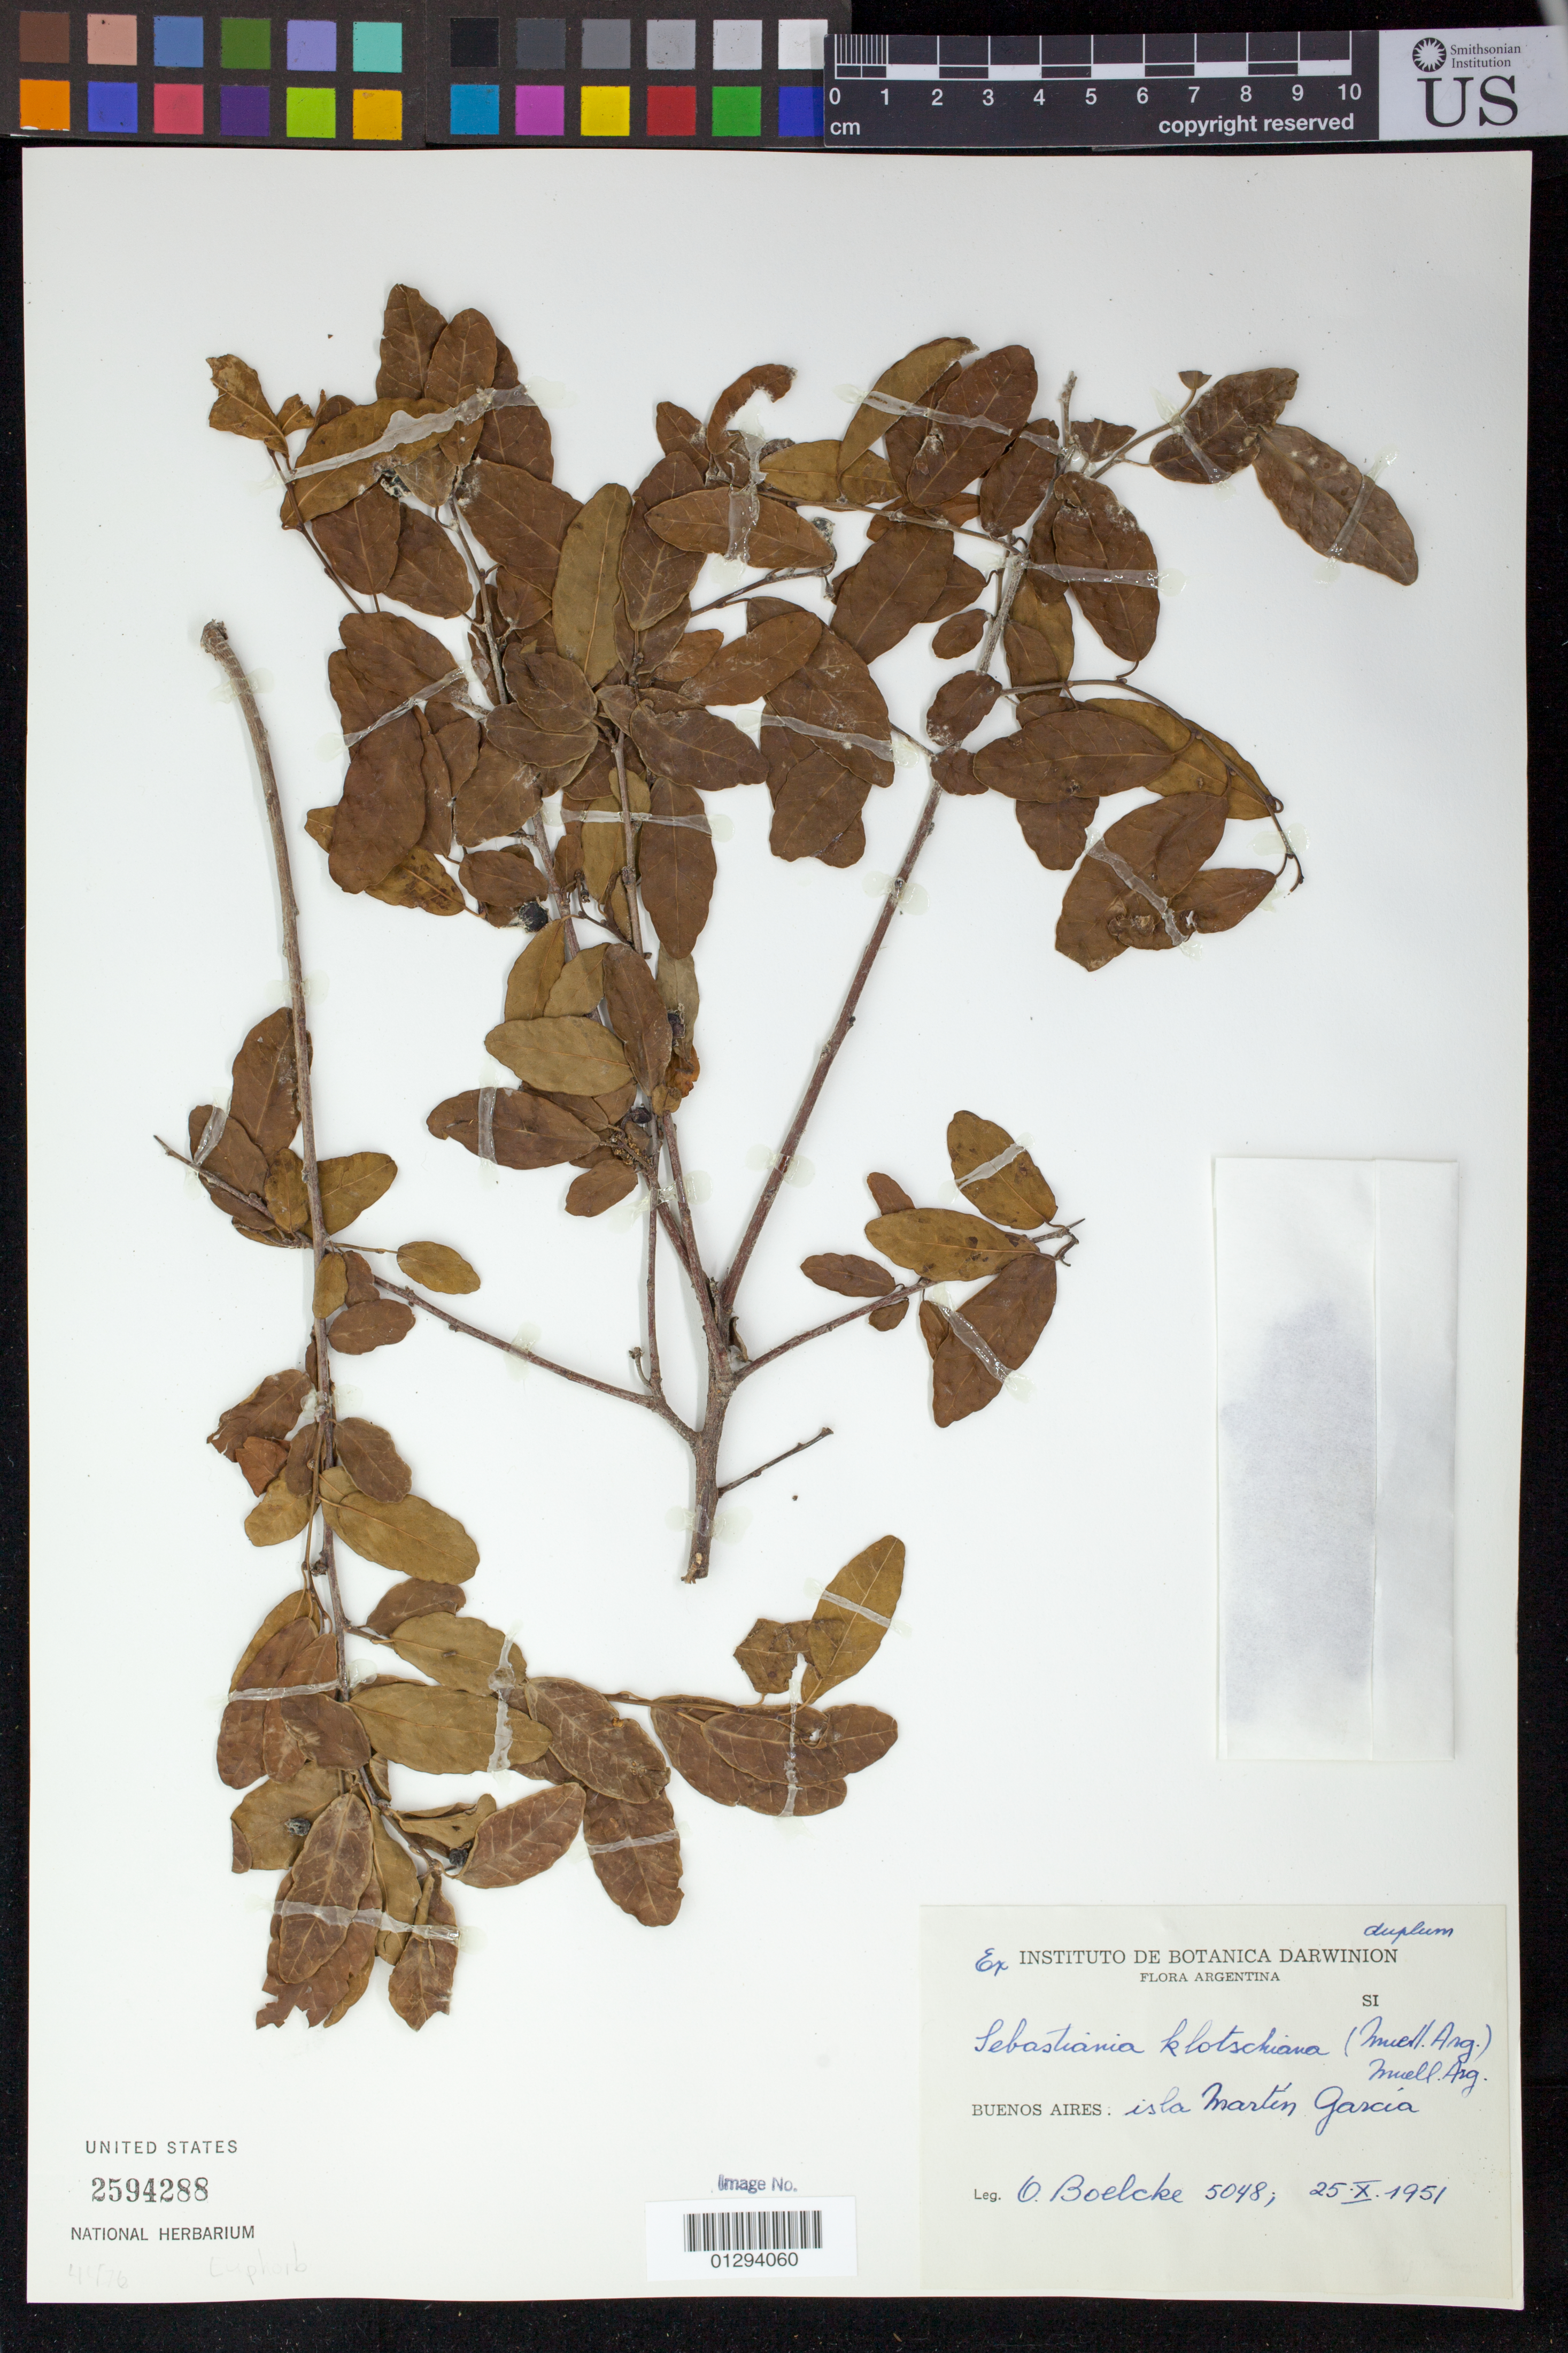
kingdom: Plantae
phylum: Tracheophyta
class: Magnoliopsida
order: Malpighiales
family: Euphorbiaceae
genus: Sebastiania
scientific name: Sebastiania commersoniana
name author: (Baill.) L.B. Sm. & Downs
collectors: O. Boelcke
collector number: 5048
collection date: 1951-10-25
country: Argentina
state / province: Buenos Aires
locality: Buenos Aires: isla Martin Garcia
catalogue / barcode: US 2594288